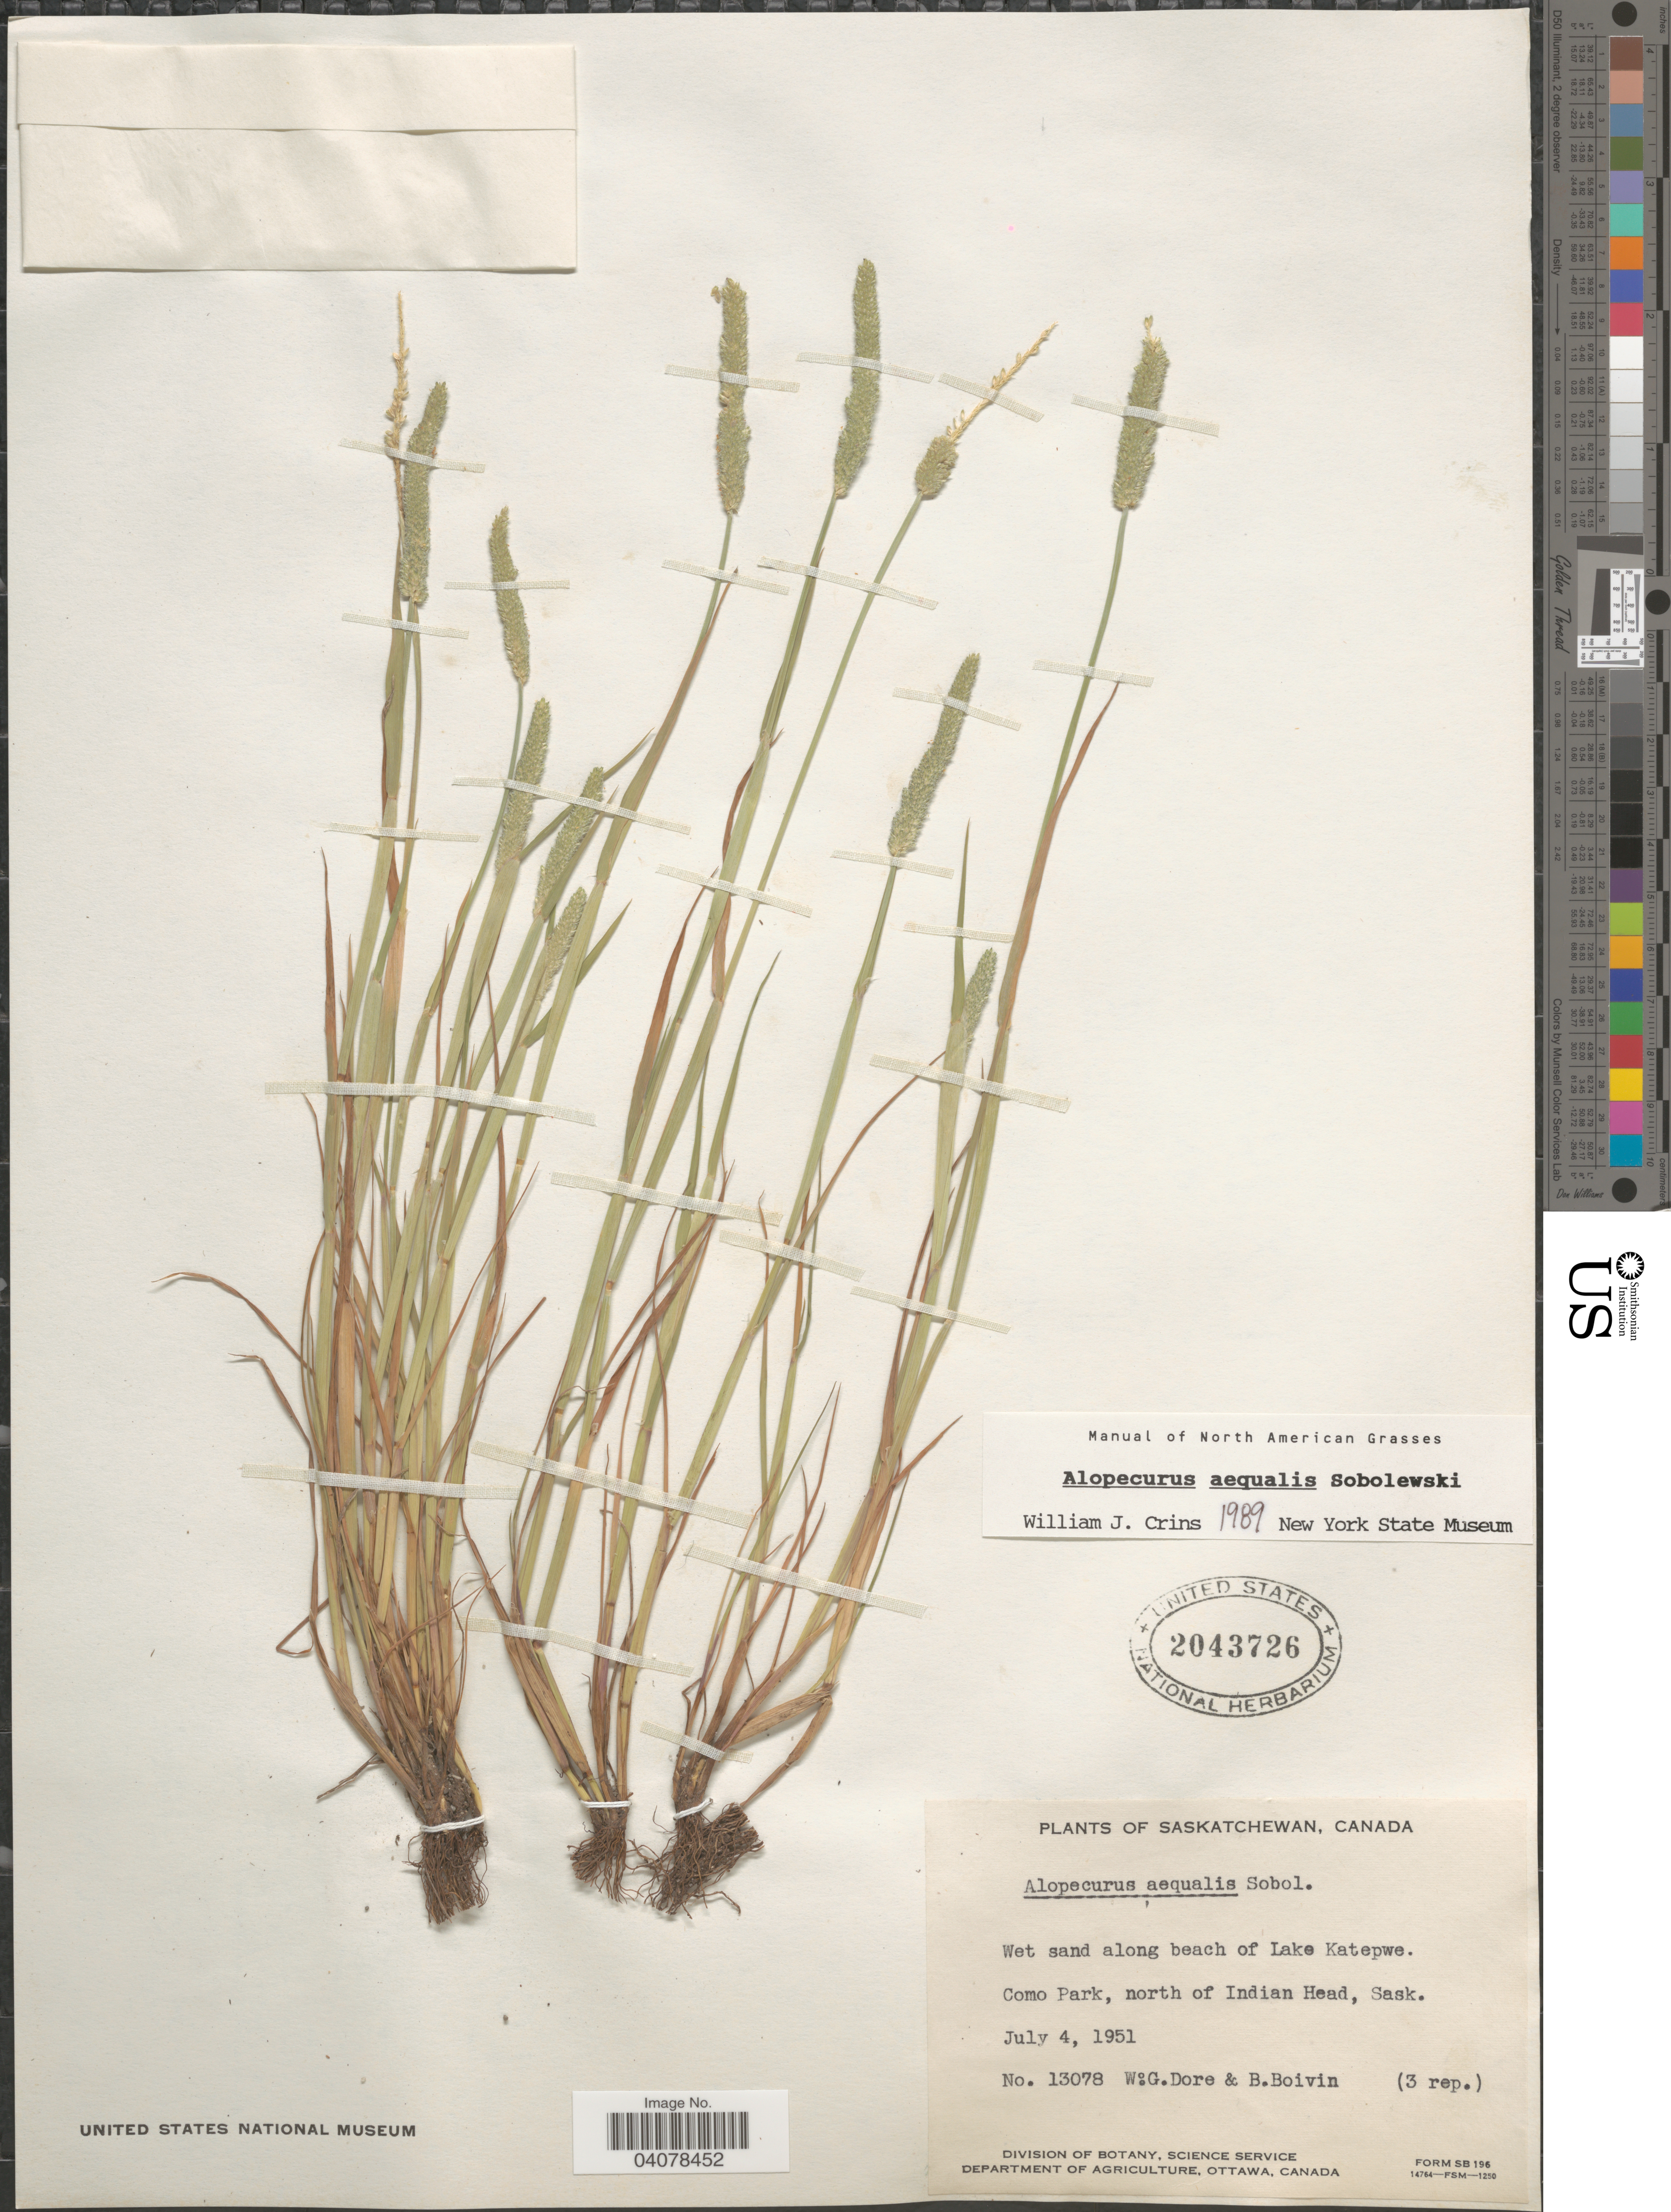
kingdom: Plantae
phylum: Tracheophyta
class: Liliopsida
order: Poales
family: Poaceae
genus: Alopecurus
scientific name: Alopecurus aequalis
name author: Sobol.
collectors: W. Dore & J. R. B. Boivin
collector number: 13078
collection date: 1951-07-04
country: Canada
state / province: Saskatchewan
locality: Saskatchewan. Wet sand along beach of Lake Katepwe. Como Park, north of Indian Head.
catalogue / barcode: US 2043726